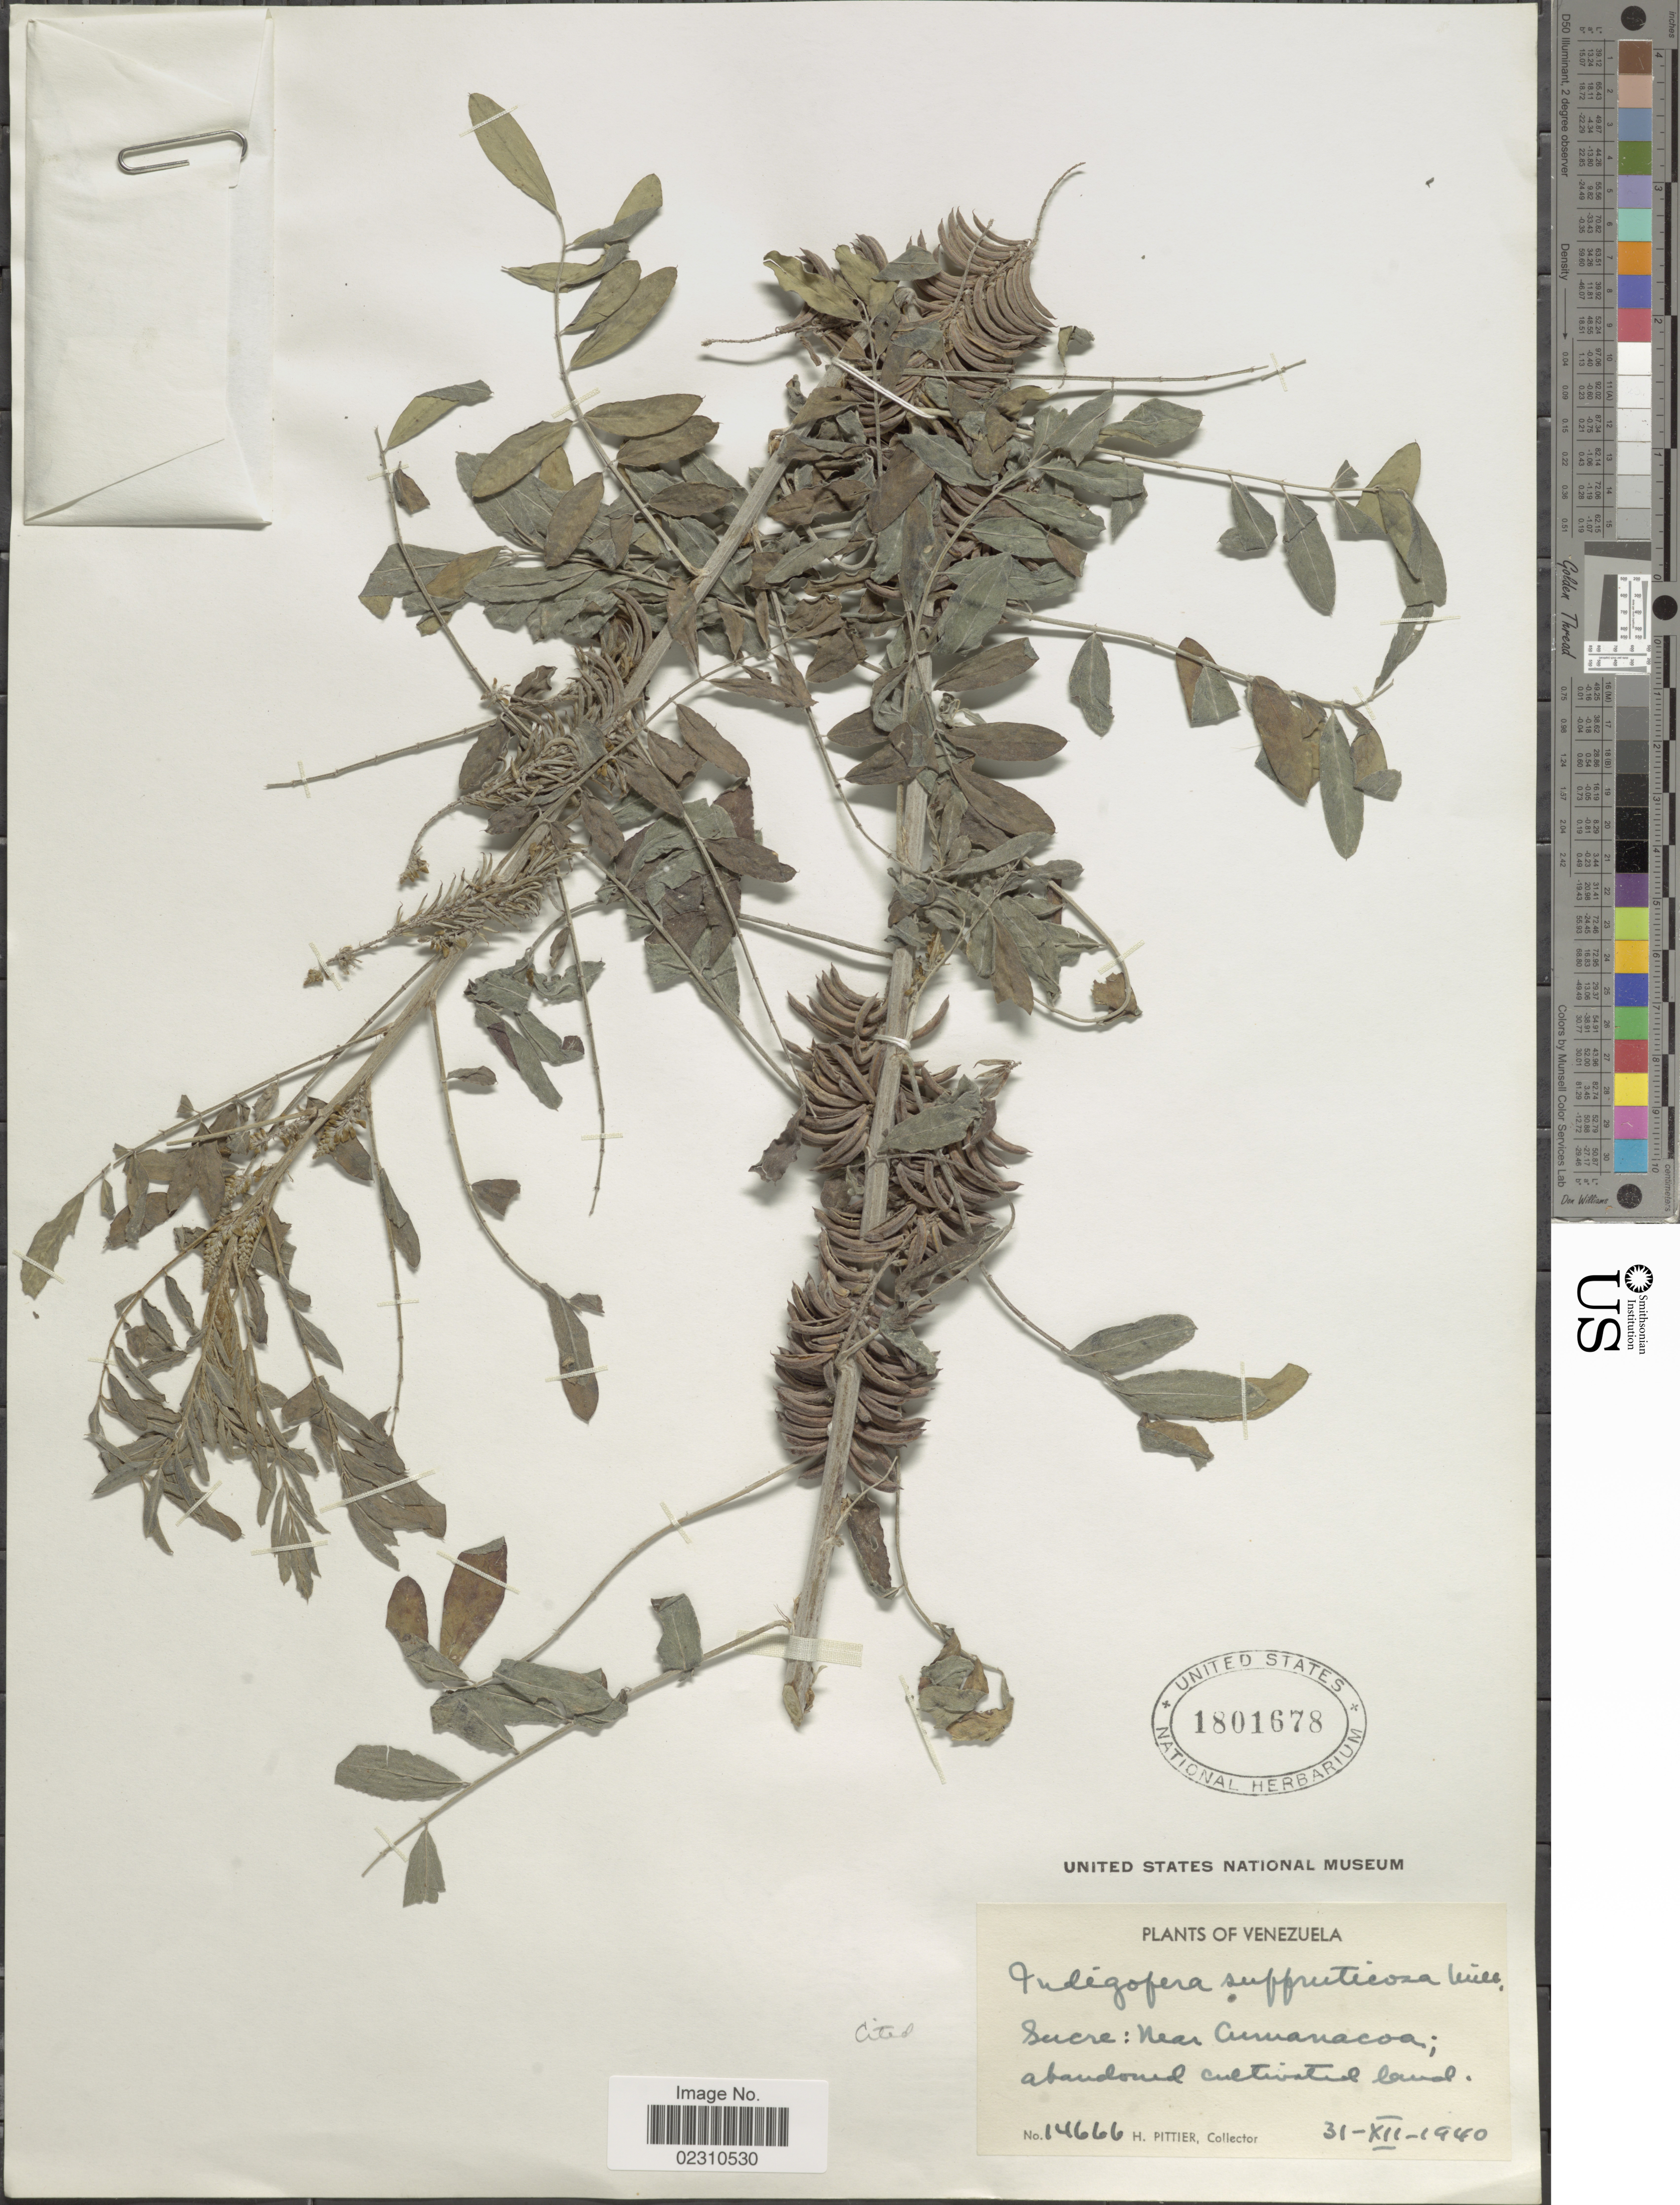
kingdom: Plantae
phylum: Tracheophyta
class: Magnoliopsida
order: Fabales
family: Fabaceae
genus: Indigofera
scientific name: Indigofera suffruticosa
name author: Mill.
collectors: H. F. Pittier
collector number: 14666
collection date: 1940-12-31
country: Venezuela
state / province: Sucre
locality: Sucre: near Cumanacoa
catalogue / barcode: US 1801678